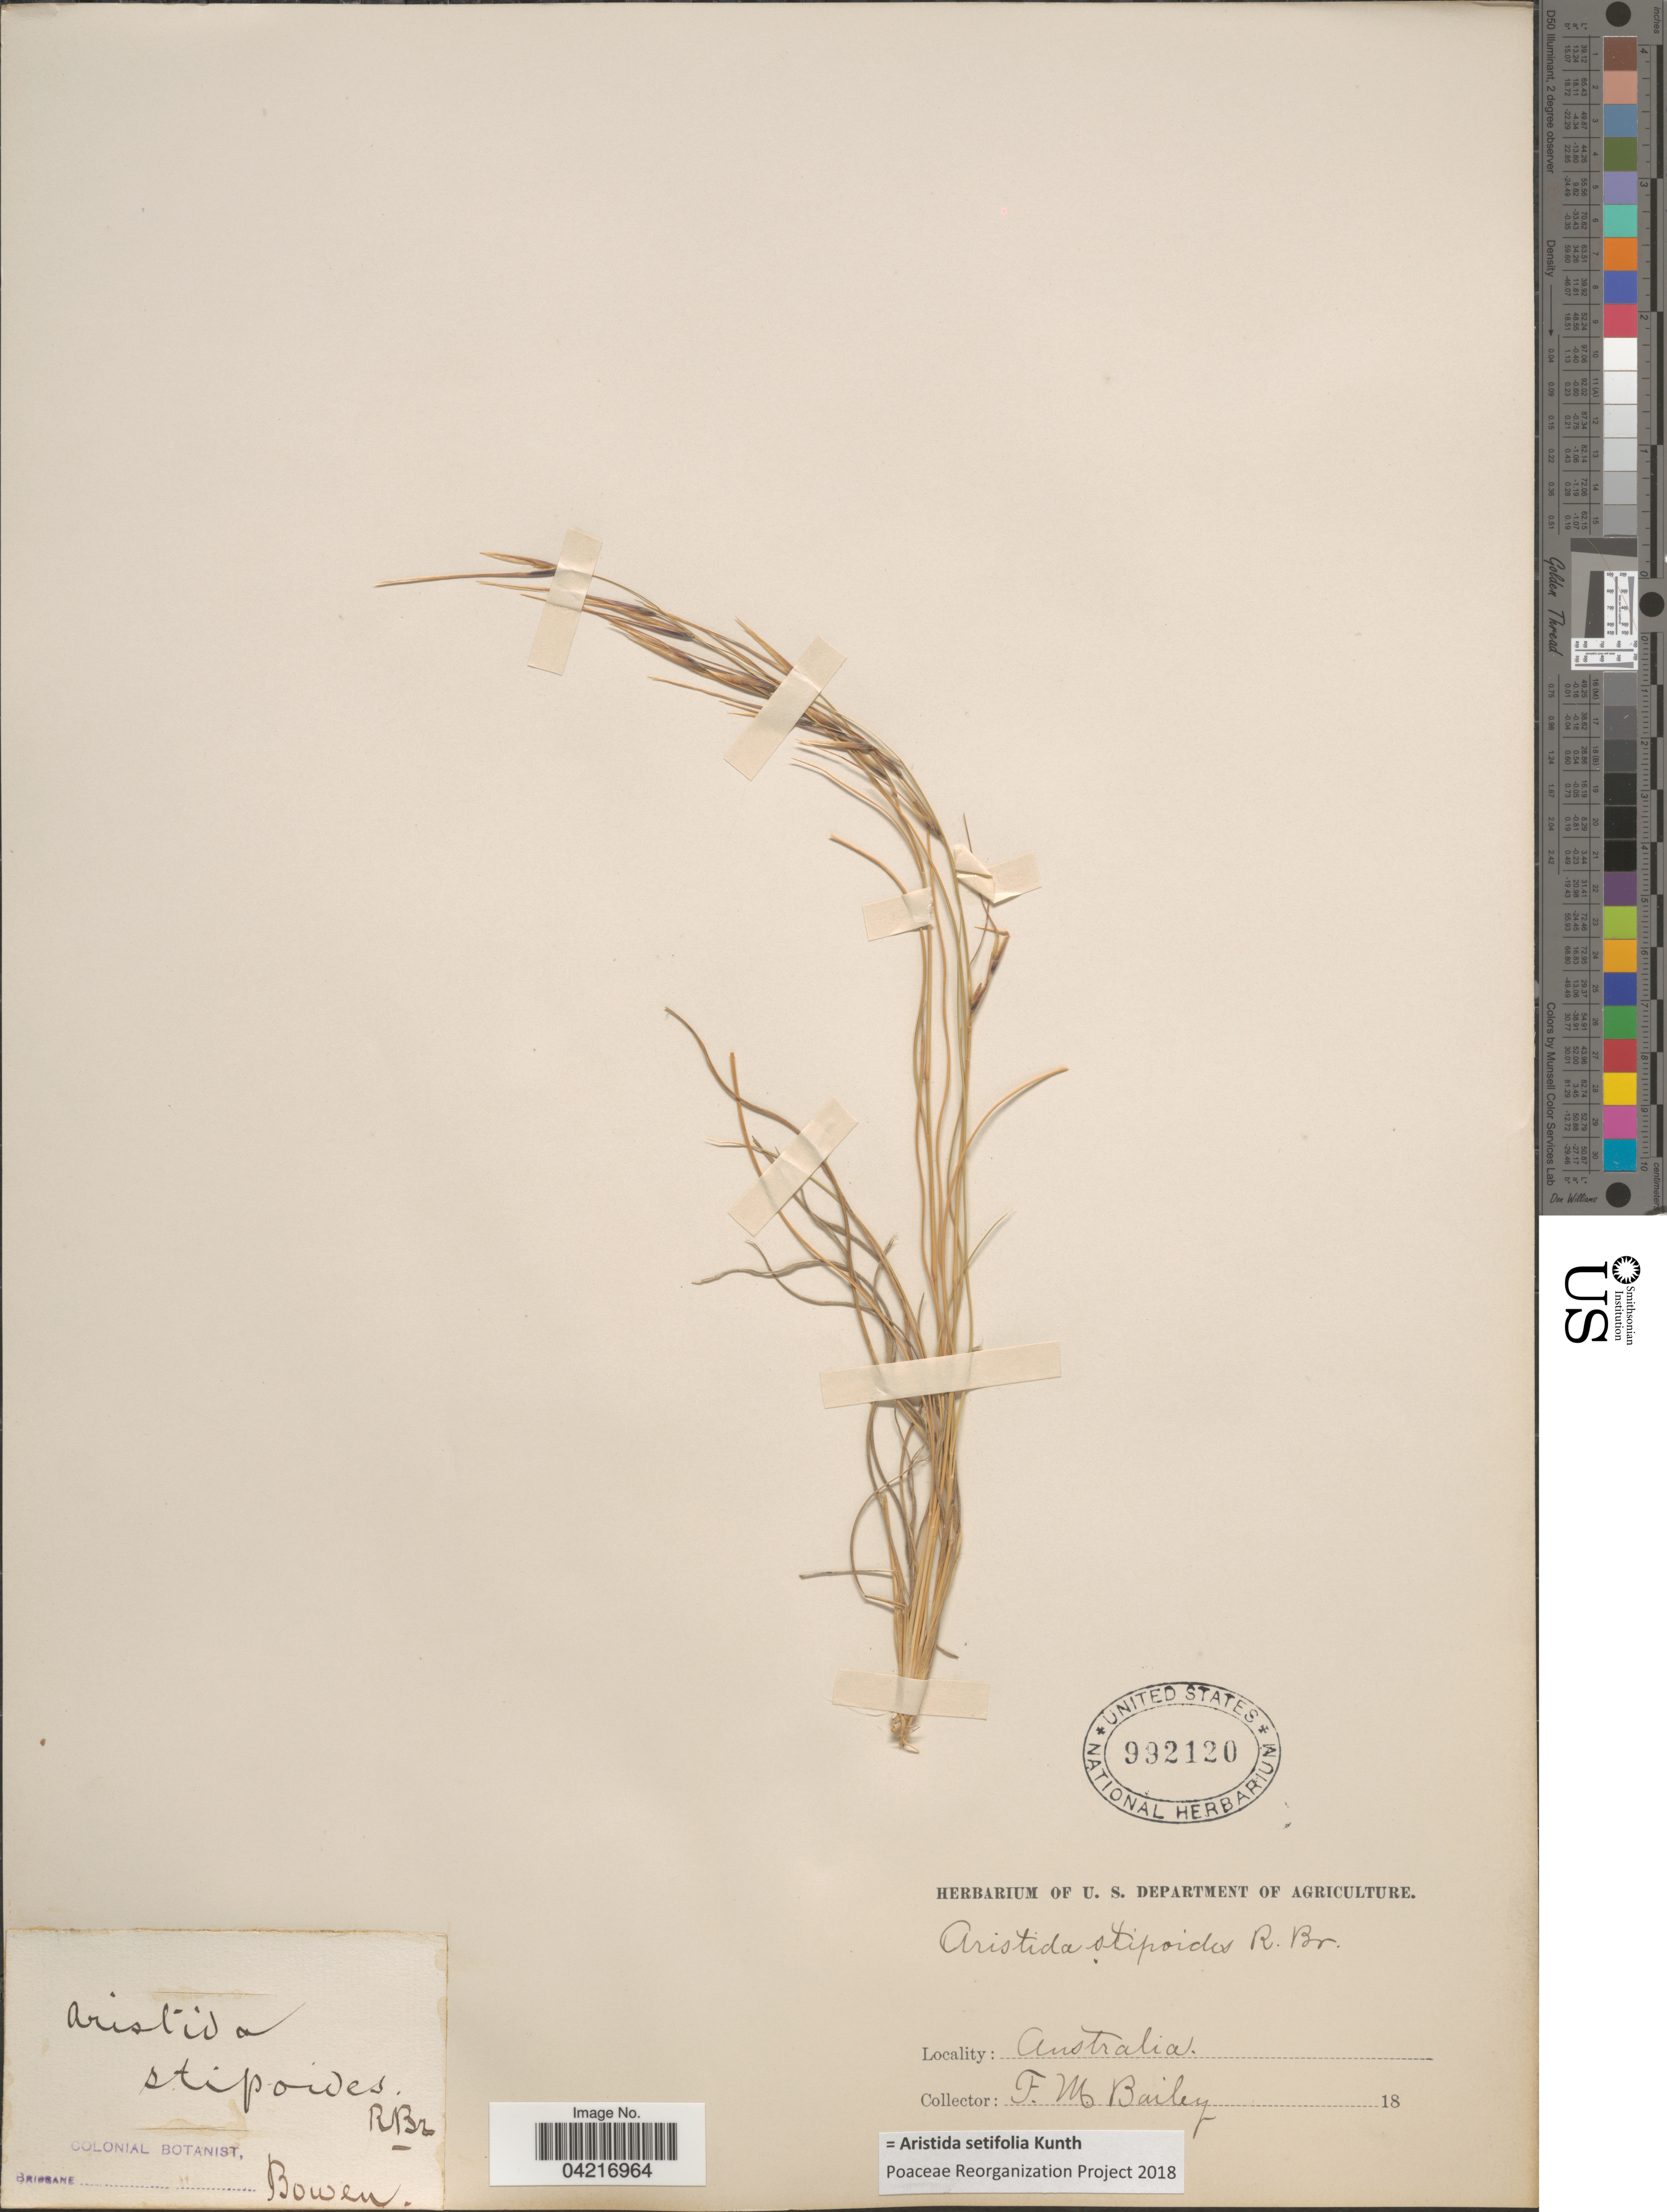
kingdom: Plantae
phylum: Tracheophyta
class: Liliopsida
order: Poales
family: Poaceae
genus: Aristida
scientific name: Aristida setifolia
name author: Kunth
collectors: F. M. Bailey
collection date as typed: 18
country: Australia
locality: Bowen.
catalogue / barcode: US 992120